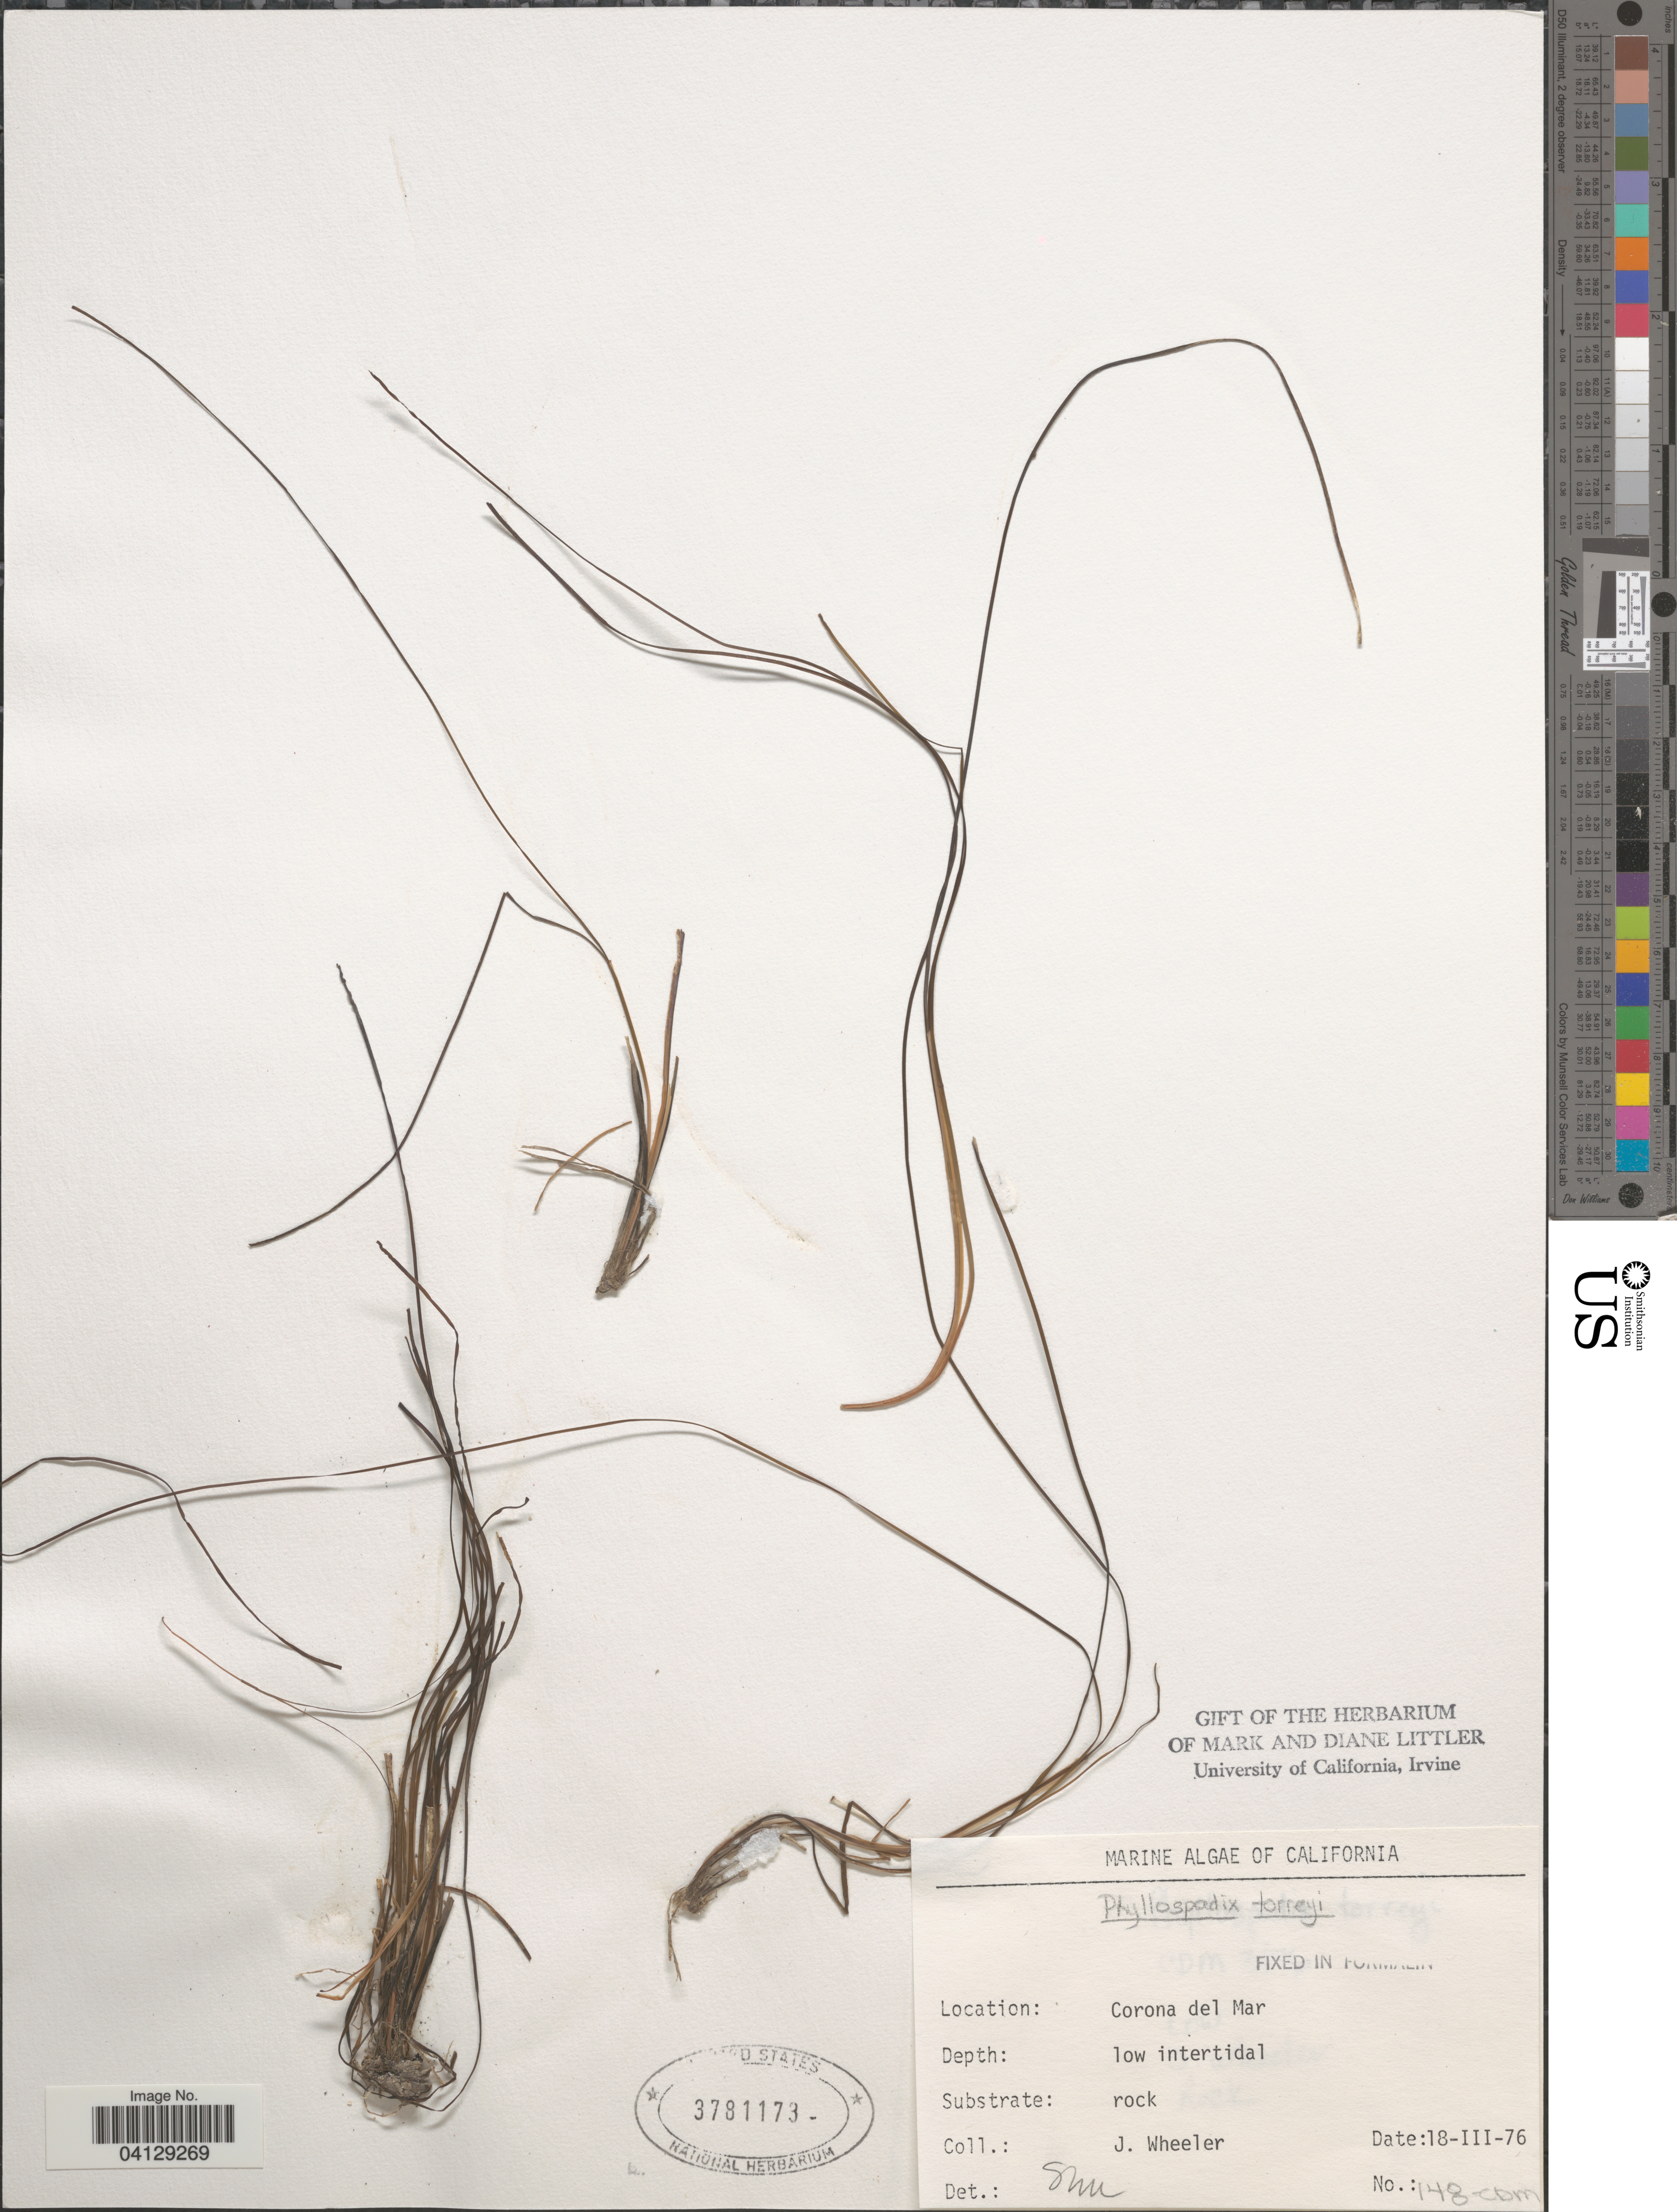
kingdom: Plantae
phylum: Tracheophyta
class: Liliopsida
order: Alismatales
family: Zosteraceae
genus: Phyllospadix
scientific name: Phyllospadix torreyi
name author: S. Watson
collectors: J. Wheeler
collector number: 148-CDM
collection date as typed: Transcribed d/m/y: 18/3/76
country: United States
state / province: California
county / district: Riverside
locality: Corona del Mar.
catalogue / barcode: US 3781173